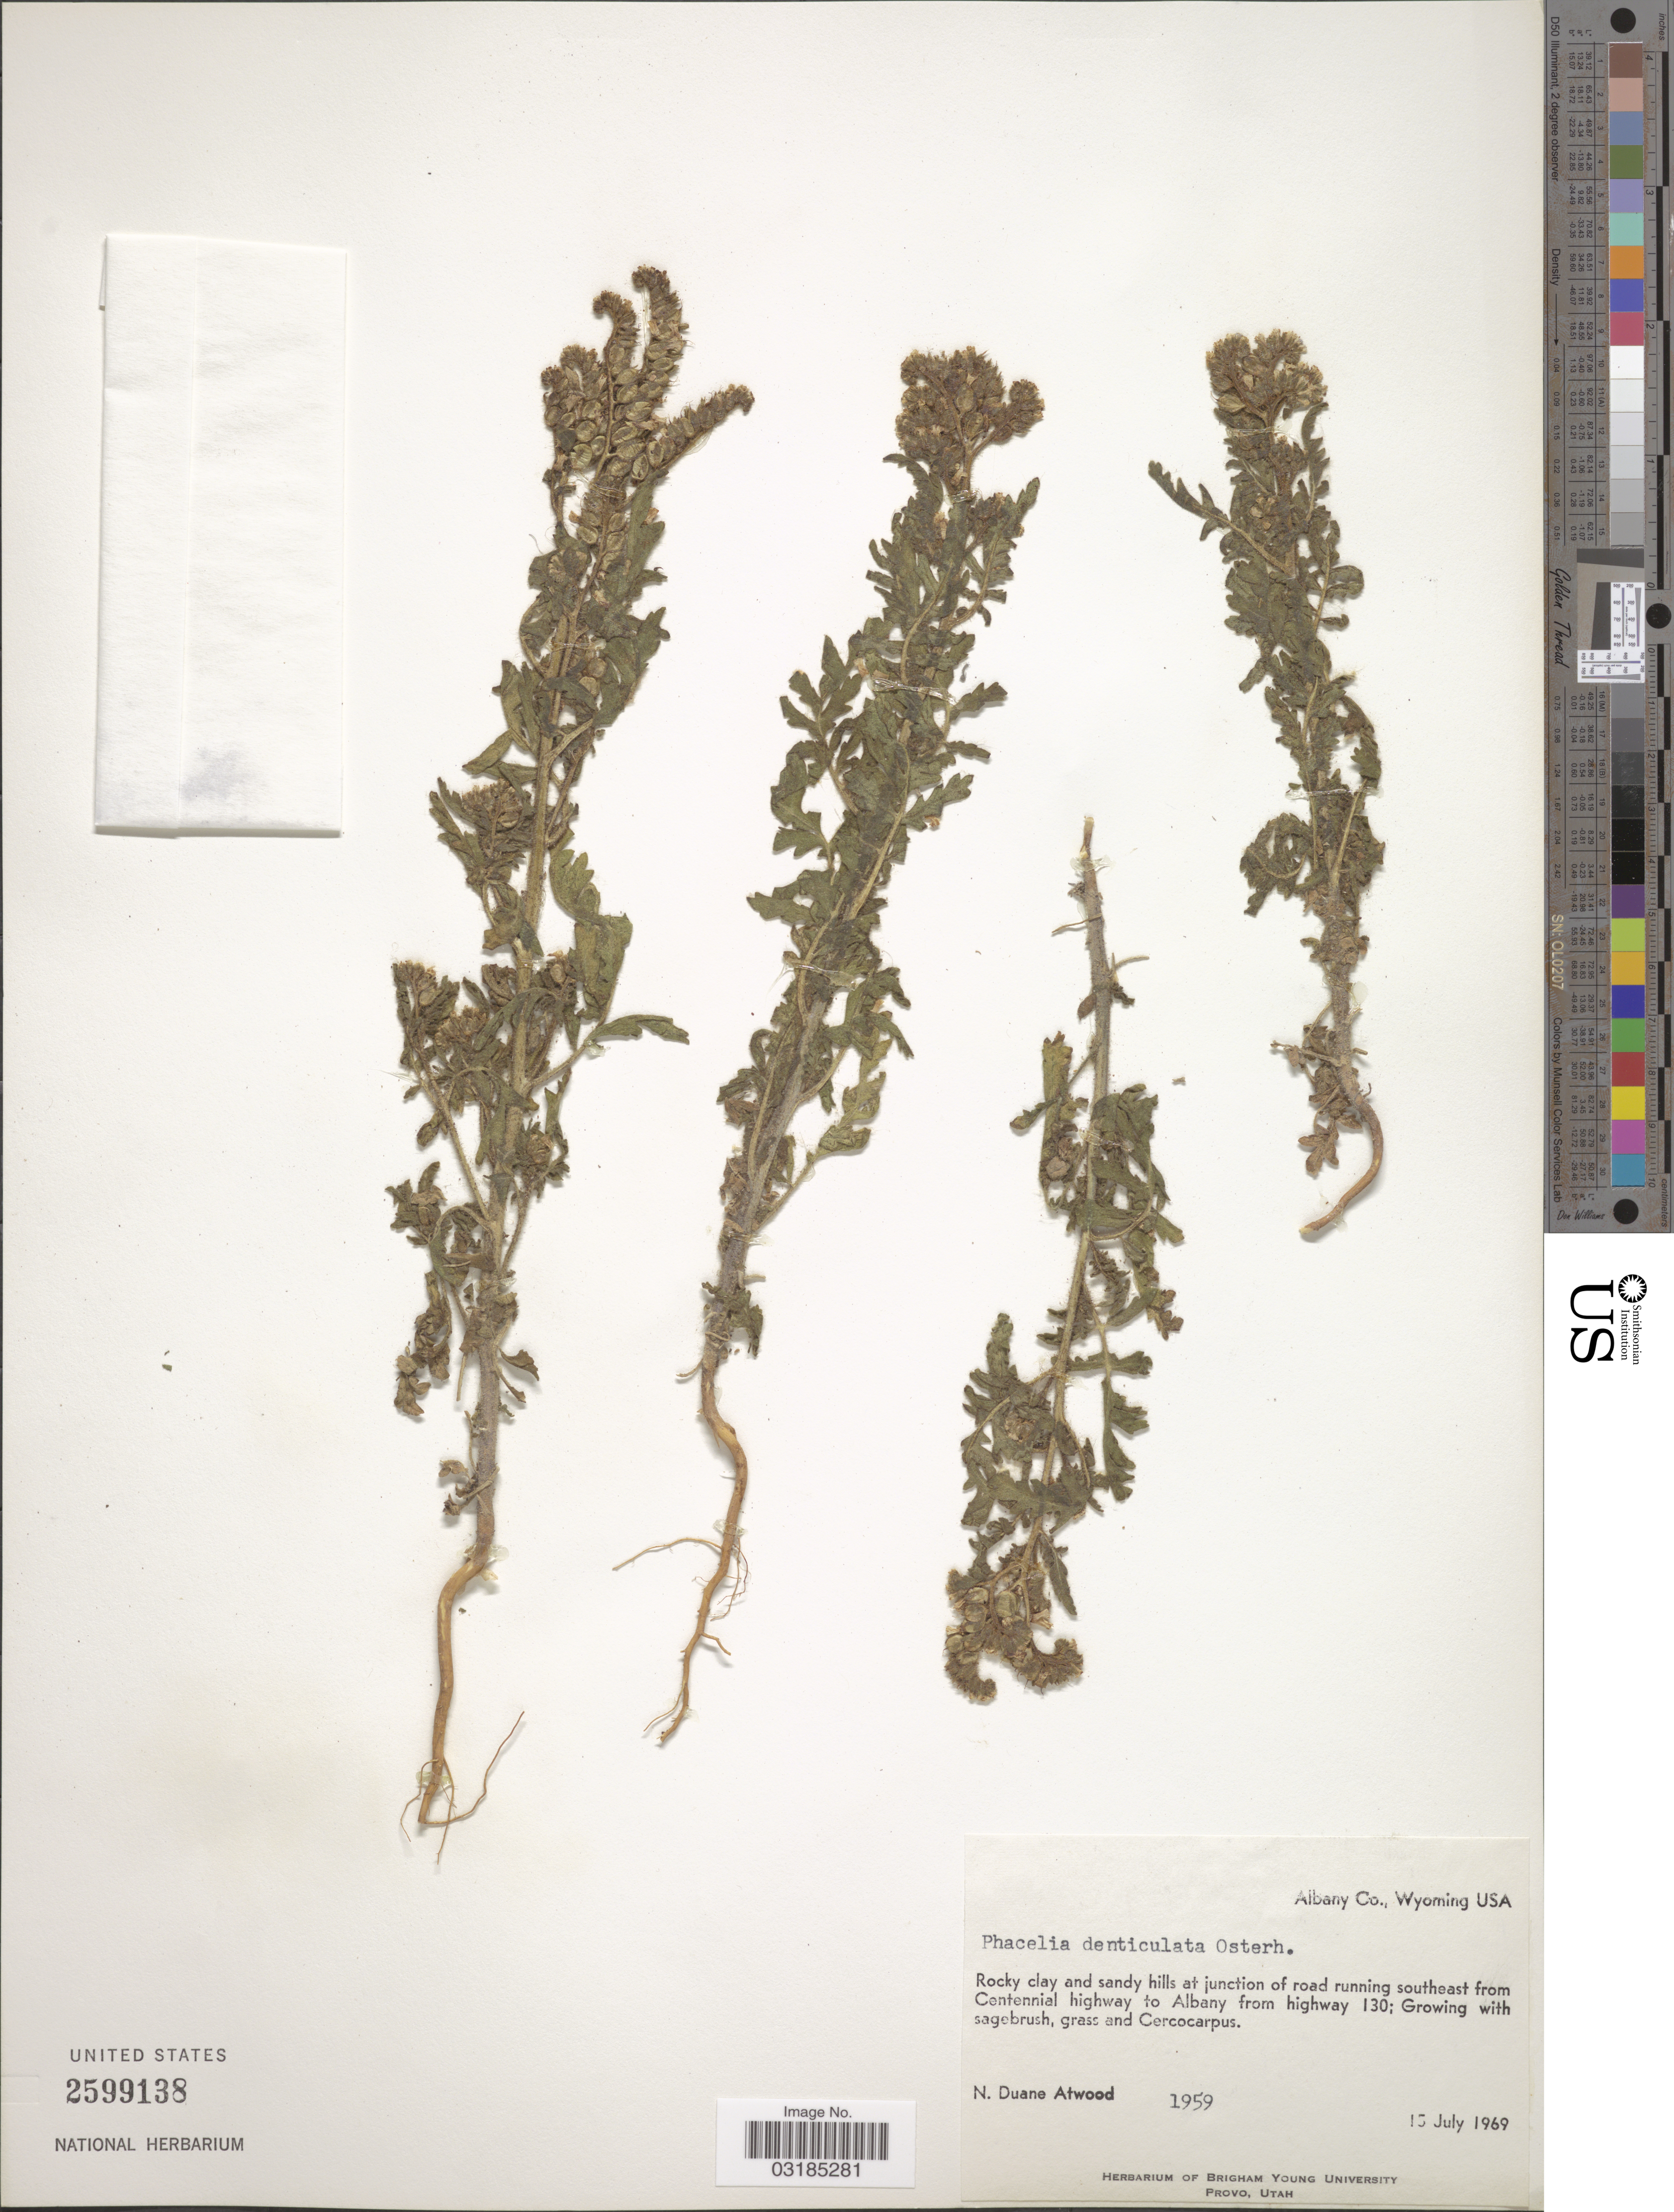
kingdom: Plantae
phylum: Tracheophyta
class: Magnoliopsida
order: Boraginales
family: Hydrophyllaceae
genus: Phacelia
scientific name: Phacelia denticulata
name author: Osterh.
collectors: N. Atwood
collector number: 1959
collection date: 1969-07-15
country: United States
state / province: Wyoming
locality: Albany Co. At junction of road running southeast from Centennial highway to Albany from highway 130.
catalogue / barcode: US 2599138